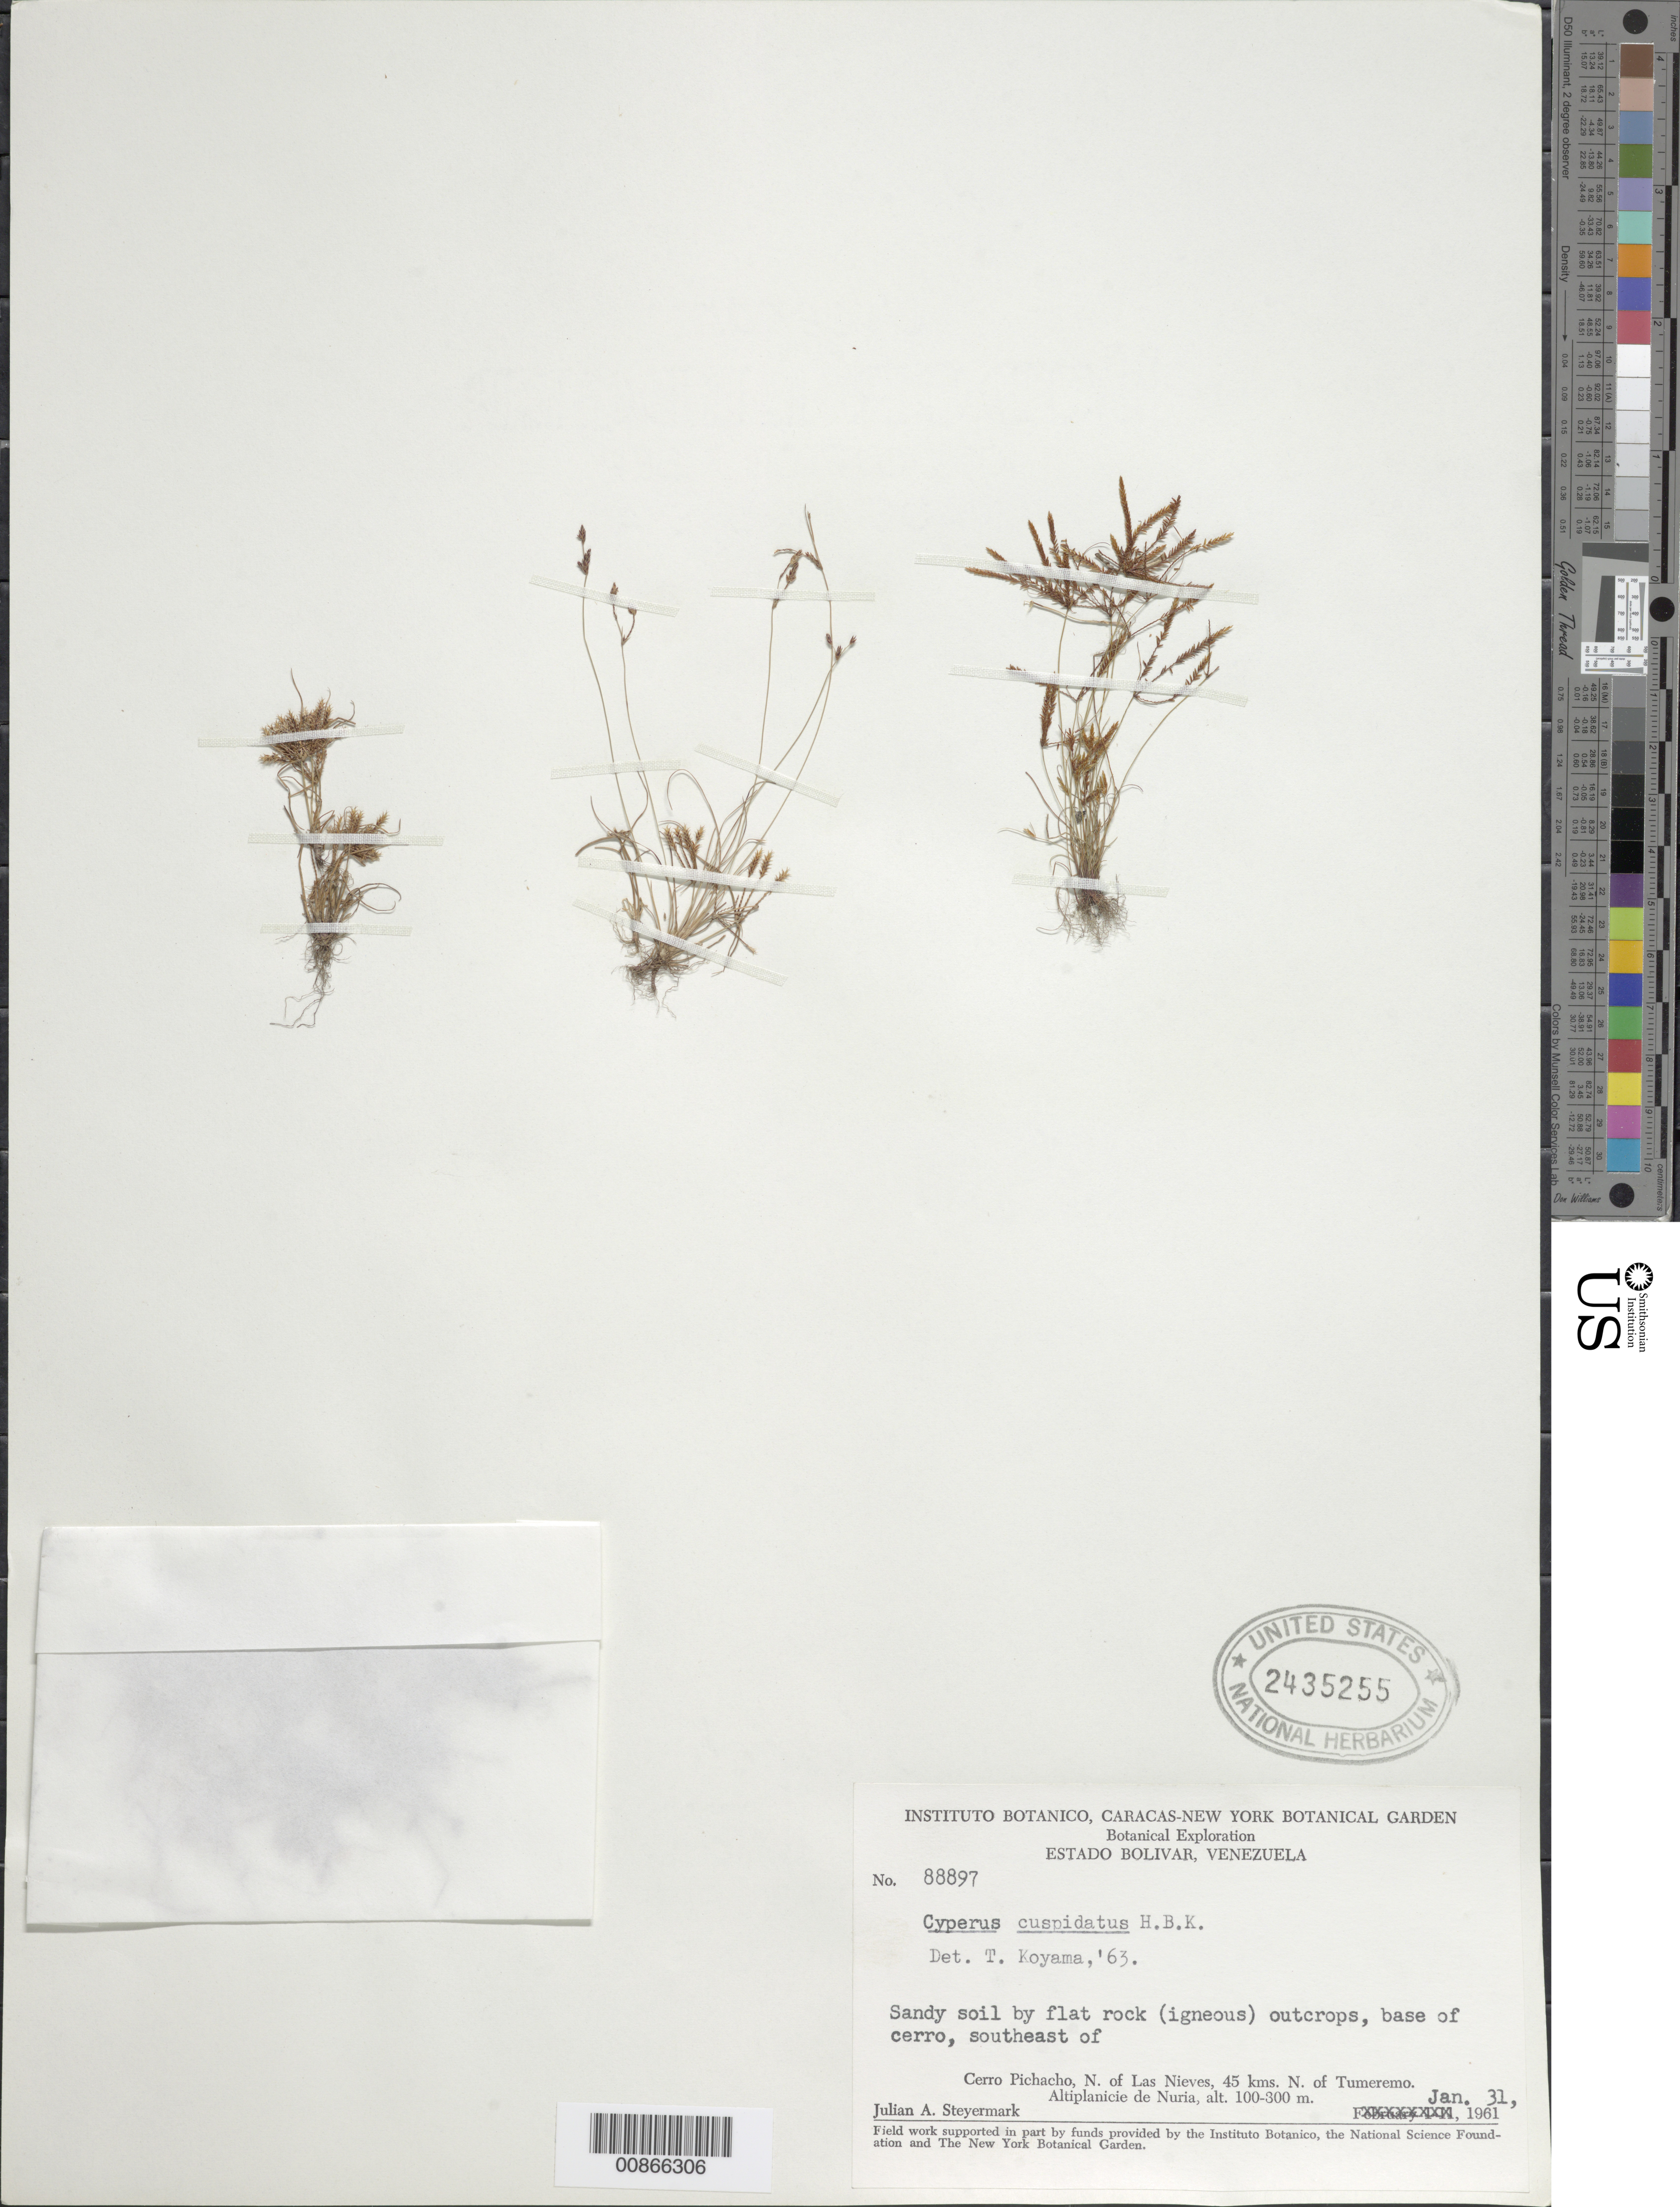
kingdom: Plantae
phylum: Tracheophyta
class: Liliopsida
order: Poales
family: Cyperaceae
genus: Cyperus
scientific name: Cyperus cuspidatus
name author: Kunth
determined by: Koyama, Tetsuo M.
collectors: J. Steyermark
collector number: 88897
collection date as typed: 31-Jan-61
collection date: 1961-01-31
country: Venezuela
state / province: Bolívar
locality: Cerro El Picacho, SE of; N of Las Nieves, 45 km N of Tumeremo, Altiplanicie de Nuria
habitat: Sandy soil, by flat rock (igneous) outcrops, base of cerro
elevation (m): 100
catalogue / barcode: US 2435255